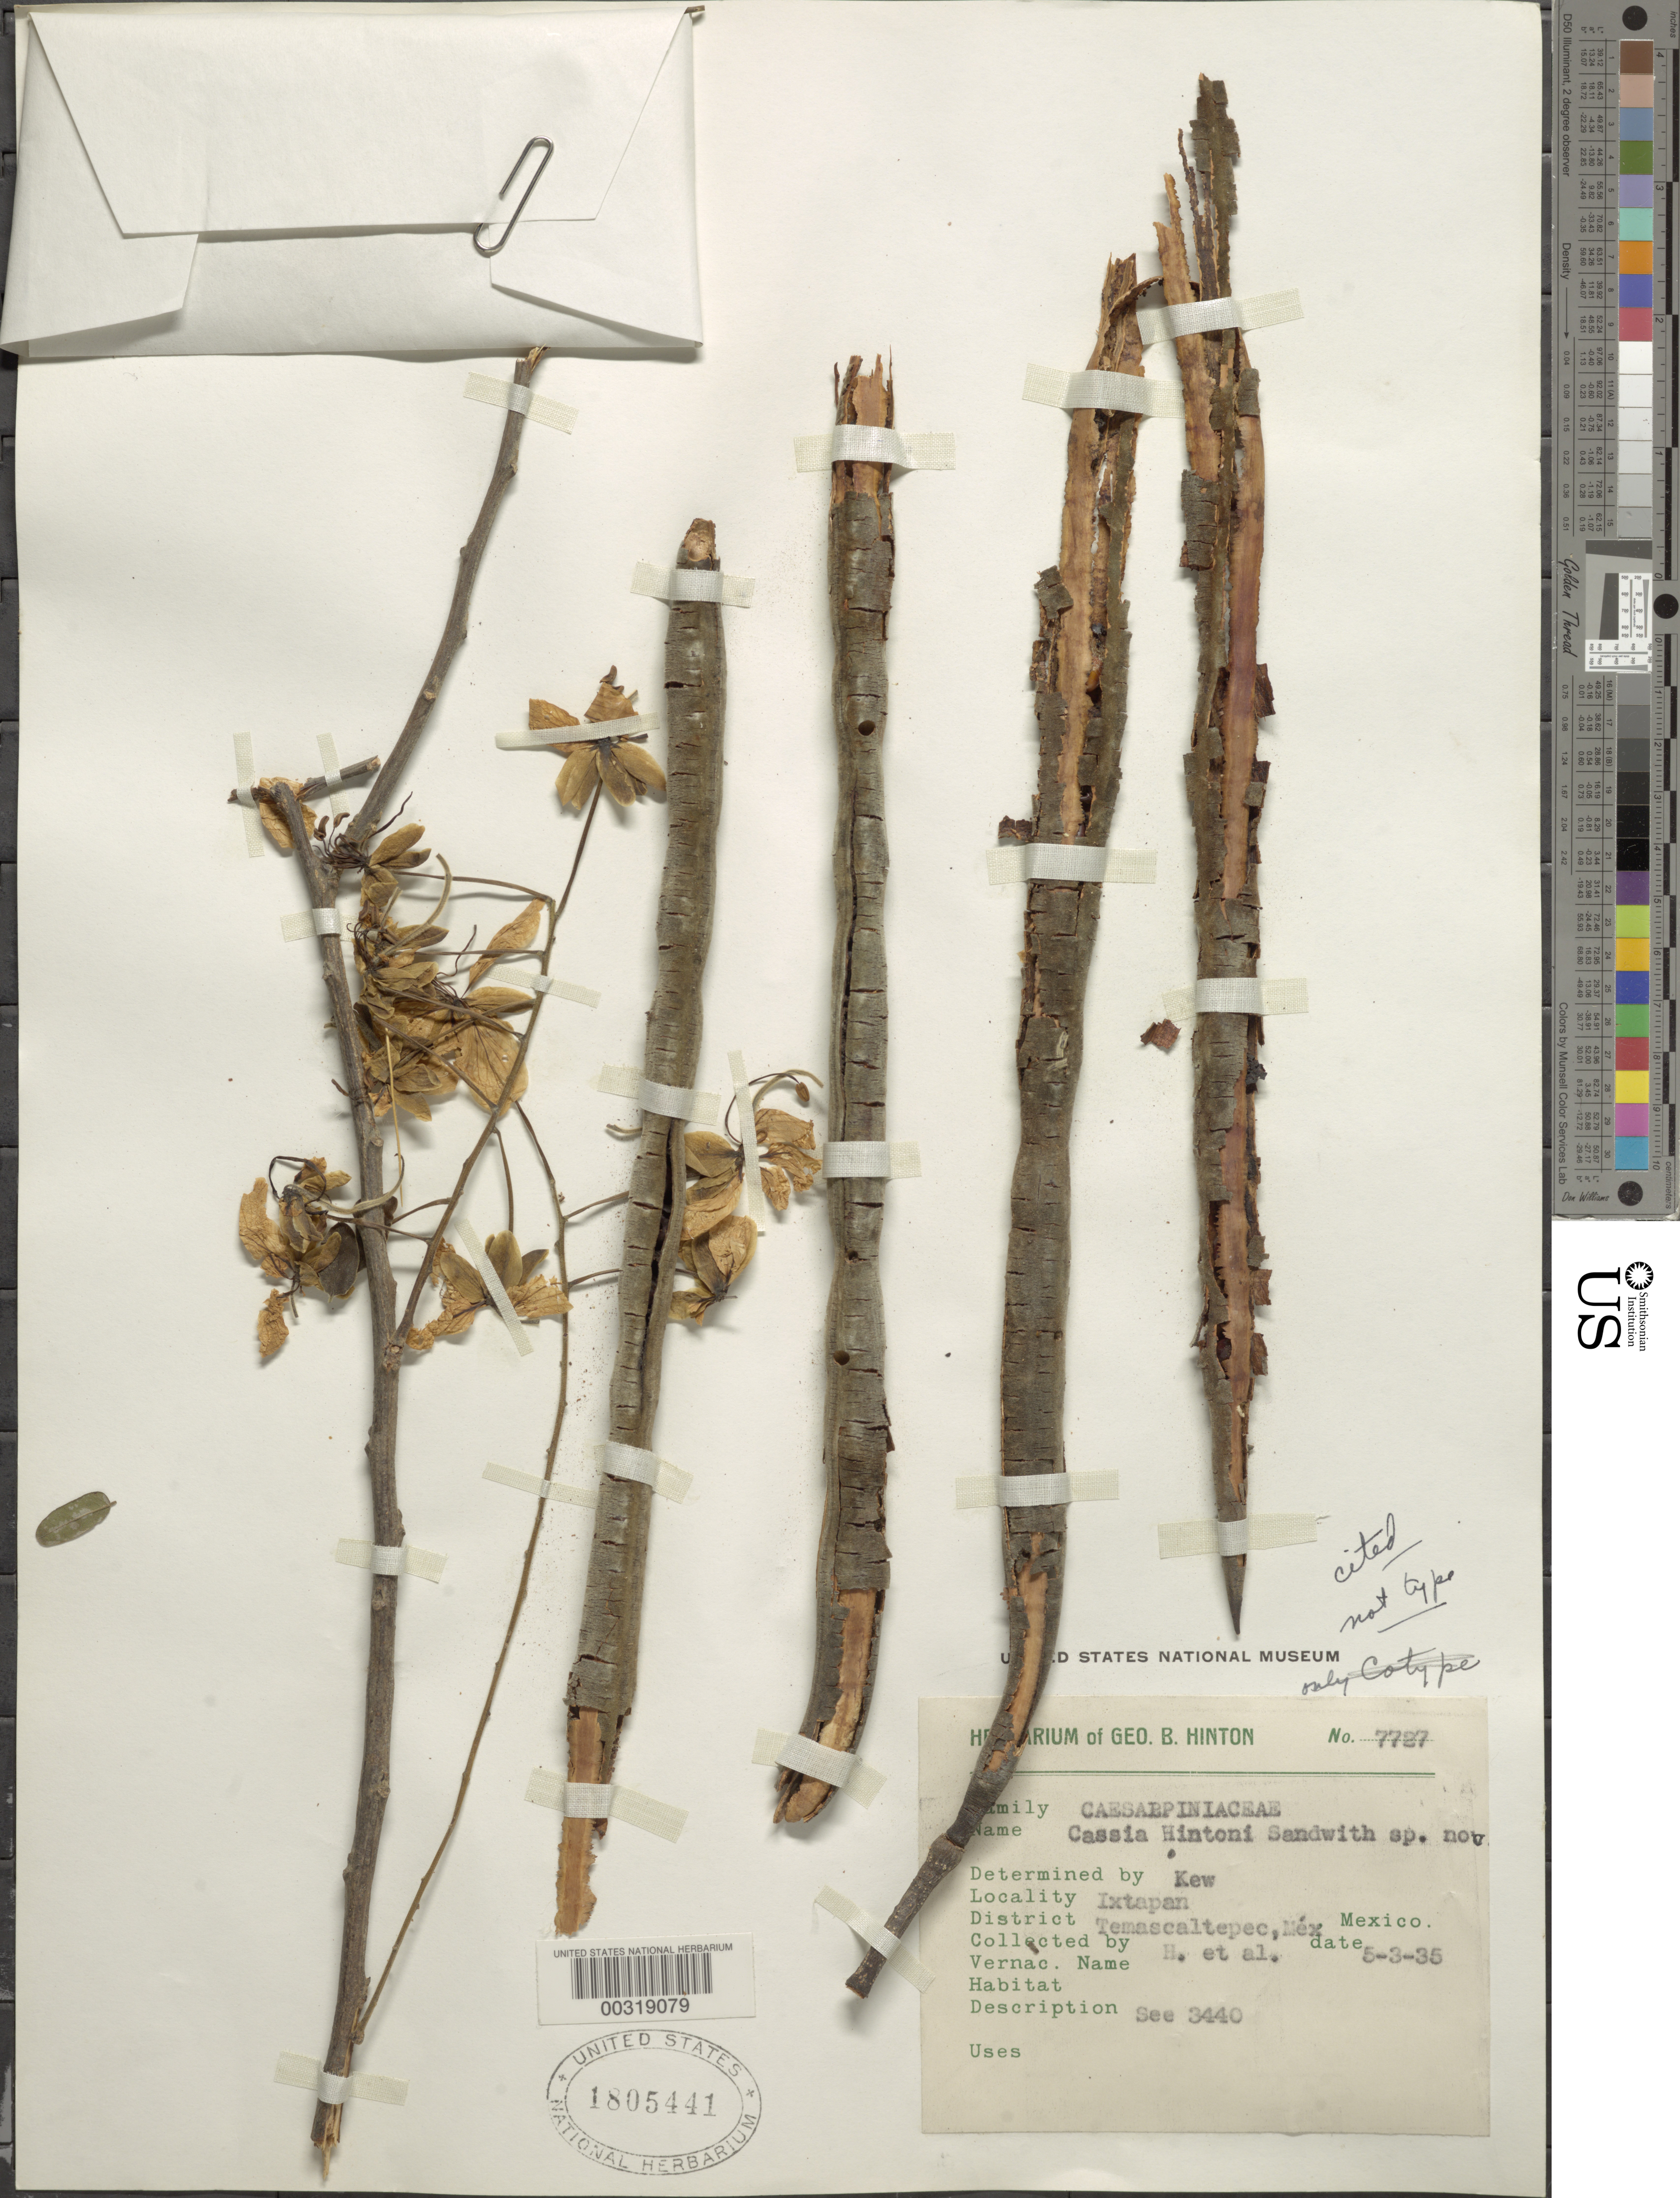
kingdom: Plantae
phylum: Tracheophyta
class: Magnoliopsida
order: Fabales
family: Fabaceae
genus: Cassia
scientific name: Cassia hintoni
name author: Sandwith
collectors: G. B. Hinton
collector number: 7727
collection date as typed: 05 Mar 1935 or 03 May 1935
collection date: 1935-03-05 or 1935-05-03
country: Mexico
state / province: México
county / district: Temascaltepec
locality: Ixtapan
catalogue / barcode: US 1805441